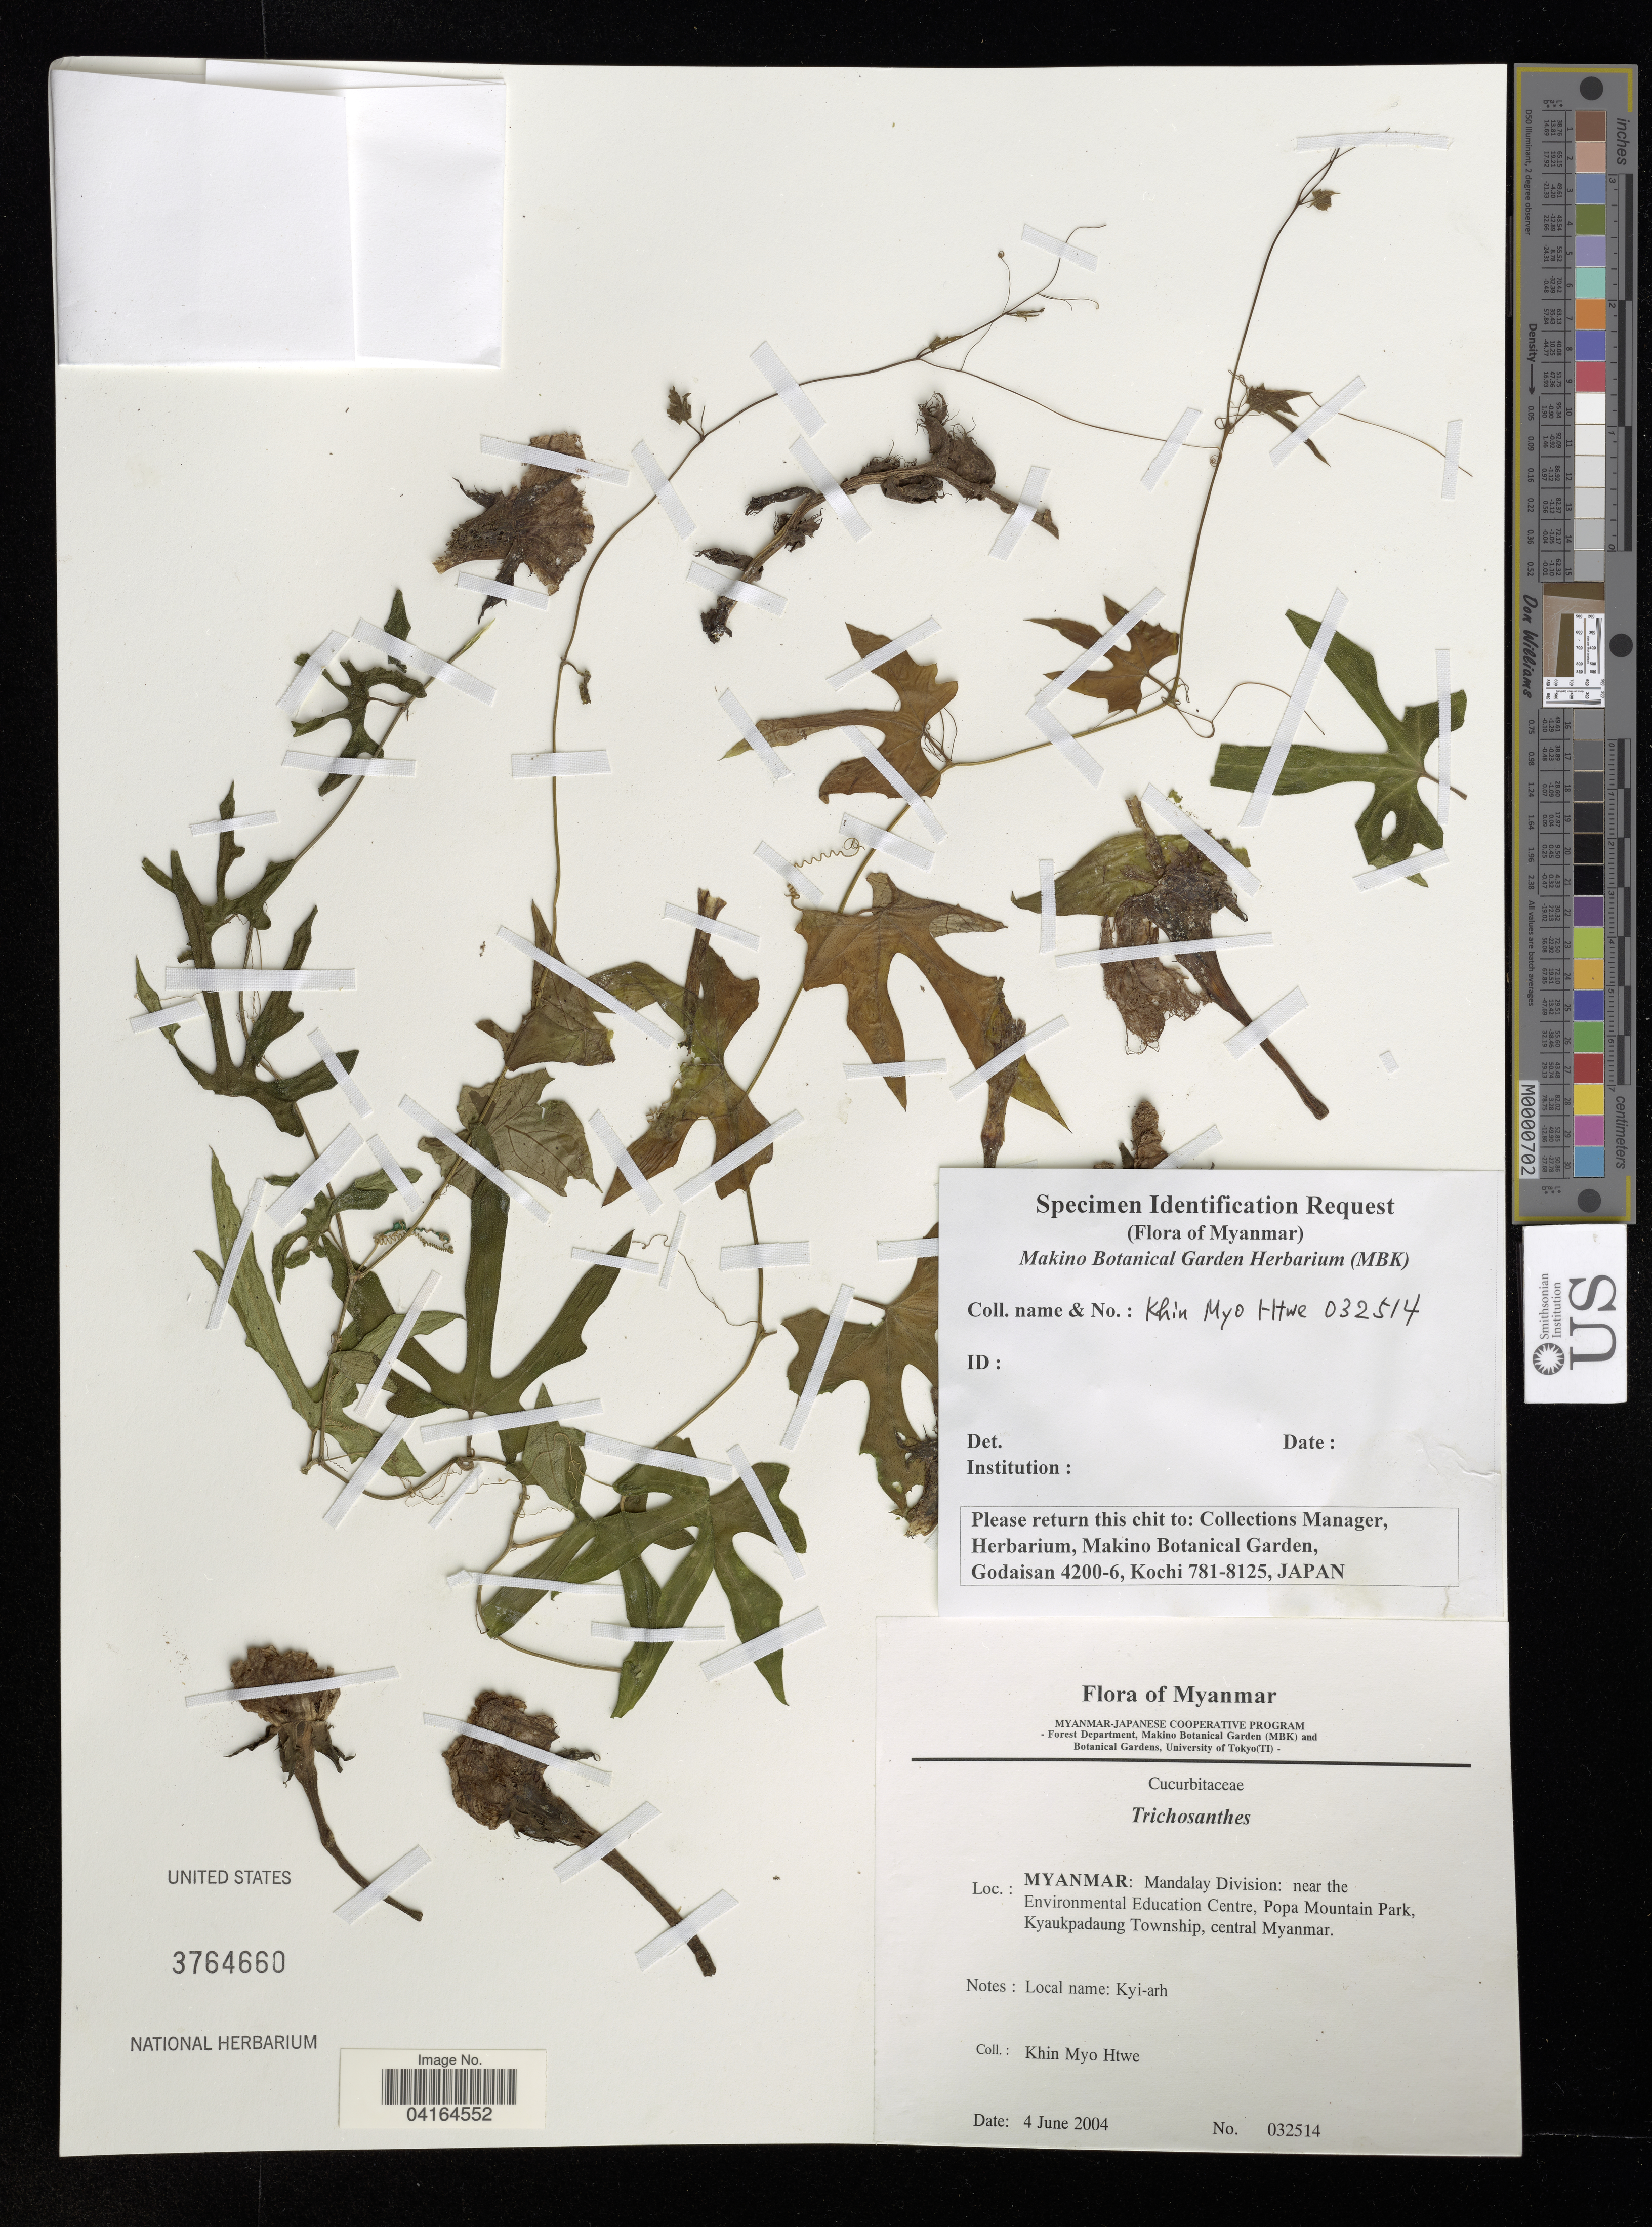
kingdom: Plantae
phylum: Tracheophyta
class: Magnoliopsida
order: Cucurbitales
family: Cucurbitaceae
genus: Trichosanthes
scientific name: Trichosanthes sp.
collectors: K. Htwe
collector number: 032514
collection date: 2004-06-04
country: Myanmar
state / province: Mandalay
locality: Mandalay Division: near the Environmental Education Centre, Popa Mountain Park, Kyaukpadaung Township, central Myanmar.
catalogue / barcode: US 3764660